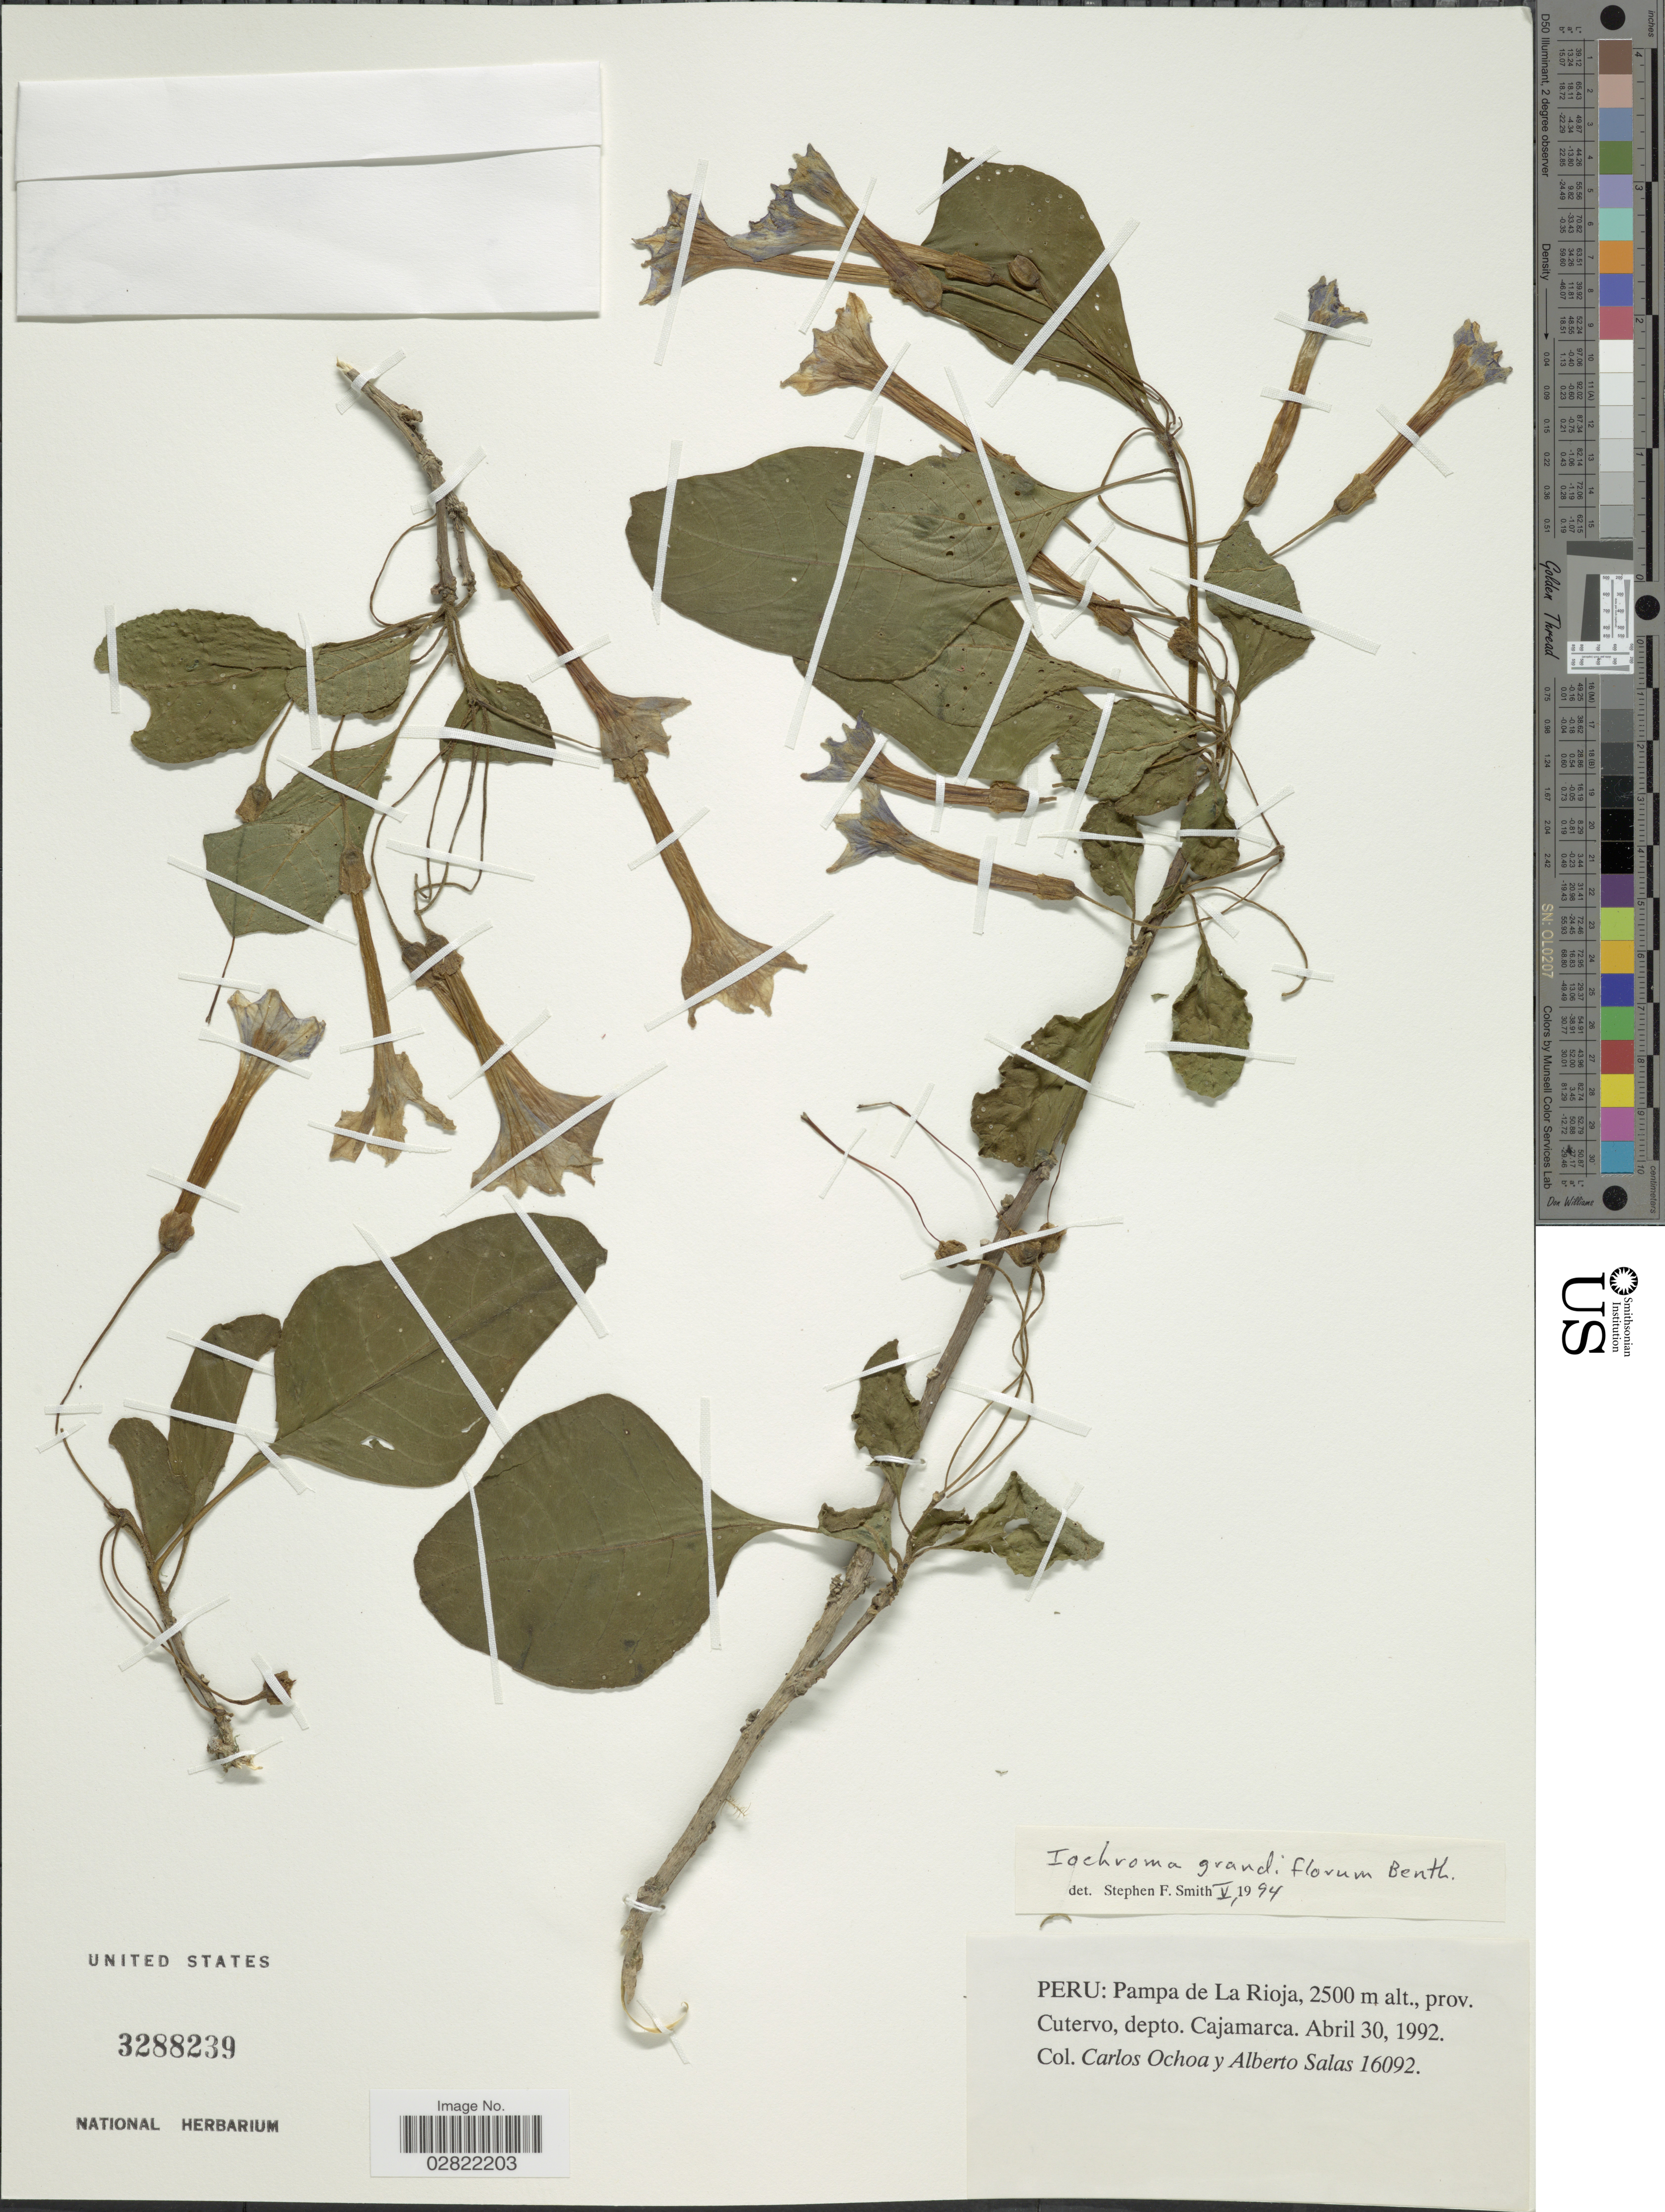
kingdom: Plantae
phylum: Tracheophyta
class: Magnoliopsida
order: Solanales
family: Solanaceae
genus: Iochroma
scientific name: Iochroma grandiflorum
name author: Benth.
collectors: C. Ochoa & A. Salas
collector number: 16092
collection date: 1992-04-30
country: Peru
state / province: Cajamarca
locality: Pampa de La Rioja, Prov. Cutervo, depto. Cajamarca.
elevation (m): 2500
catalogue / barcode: US 3288239